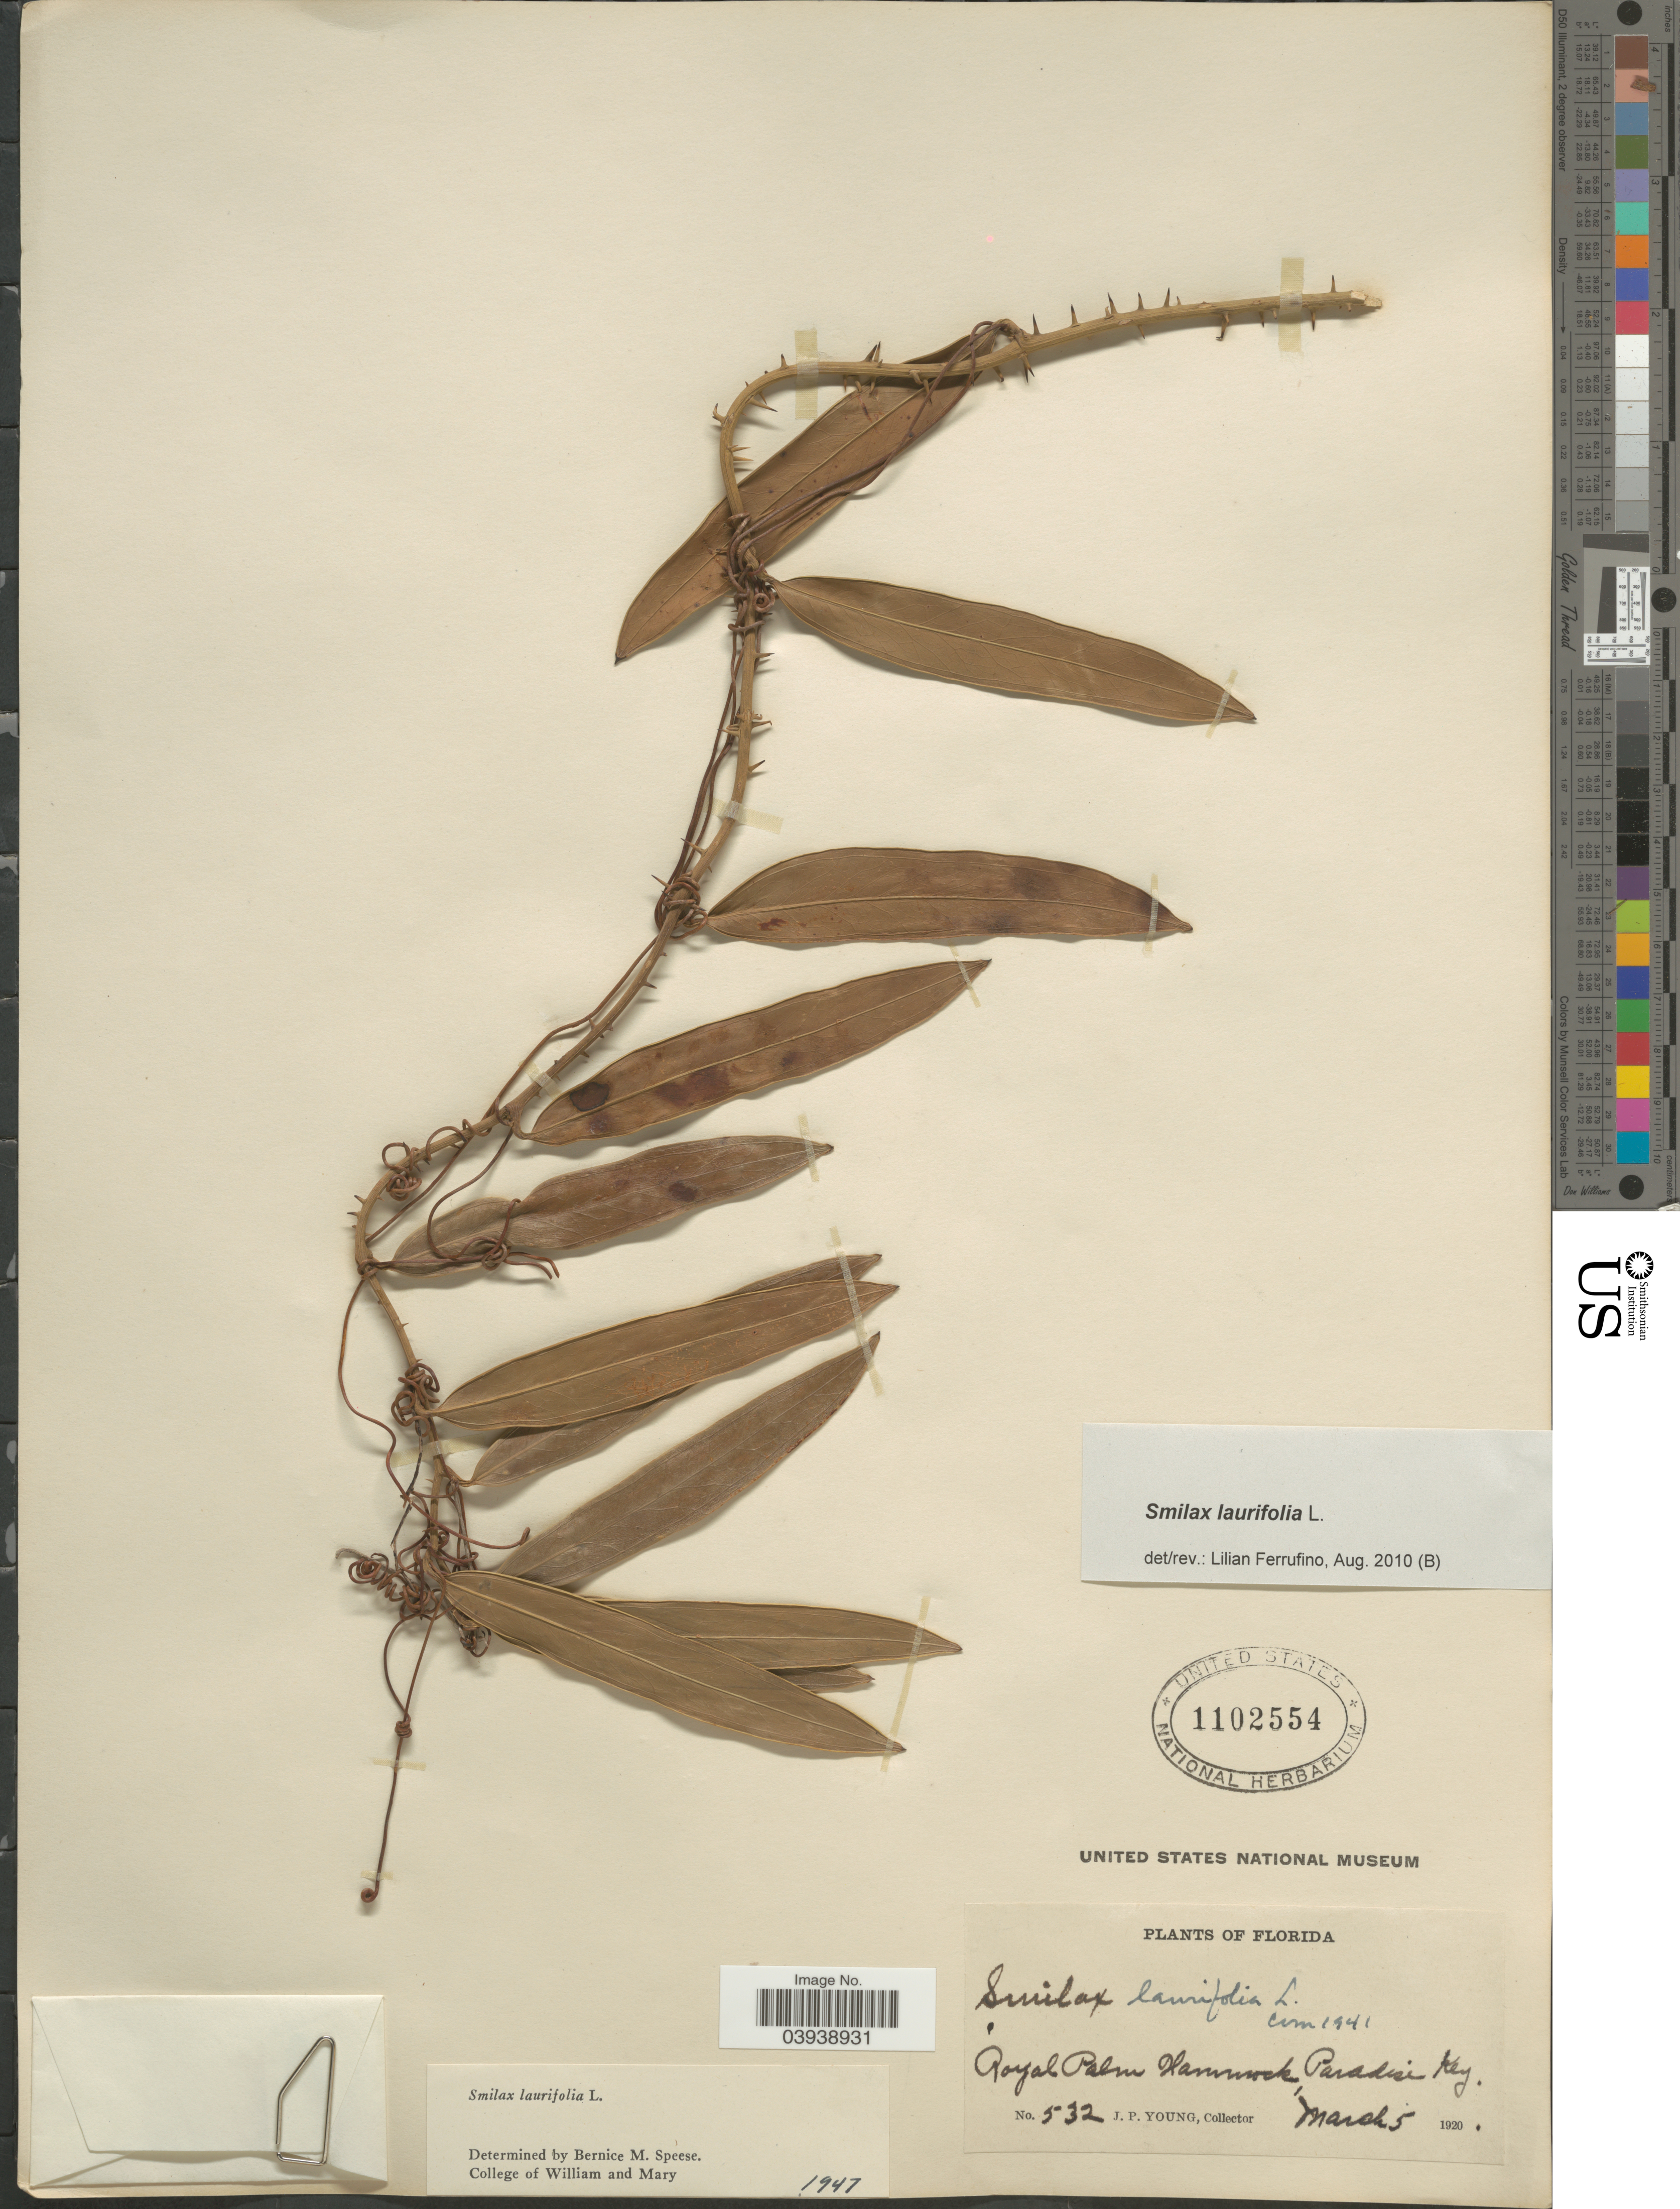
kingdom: Plantae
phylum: Tracheophyta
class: Liliopsida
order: Liliales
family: Smilacaceae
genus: Smilax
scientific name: Smilax laurifolia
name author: L.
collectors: J. P. Young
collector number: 532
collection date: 1920-03-05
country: United States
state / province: Florida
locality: Royal Palm Hammock, Paradise Key.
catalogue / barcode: US 1102554